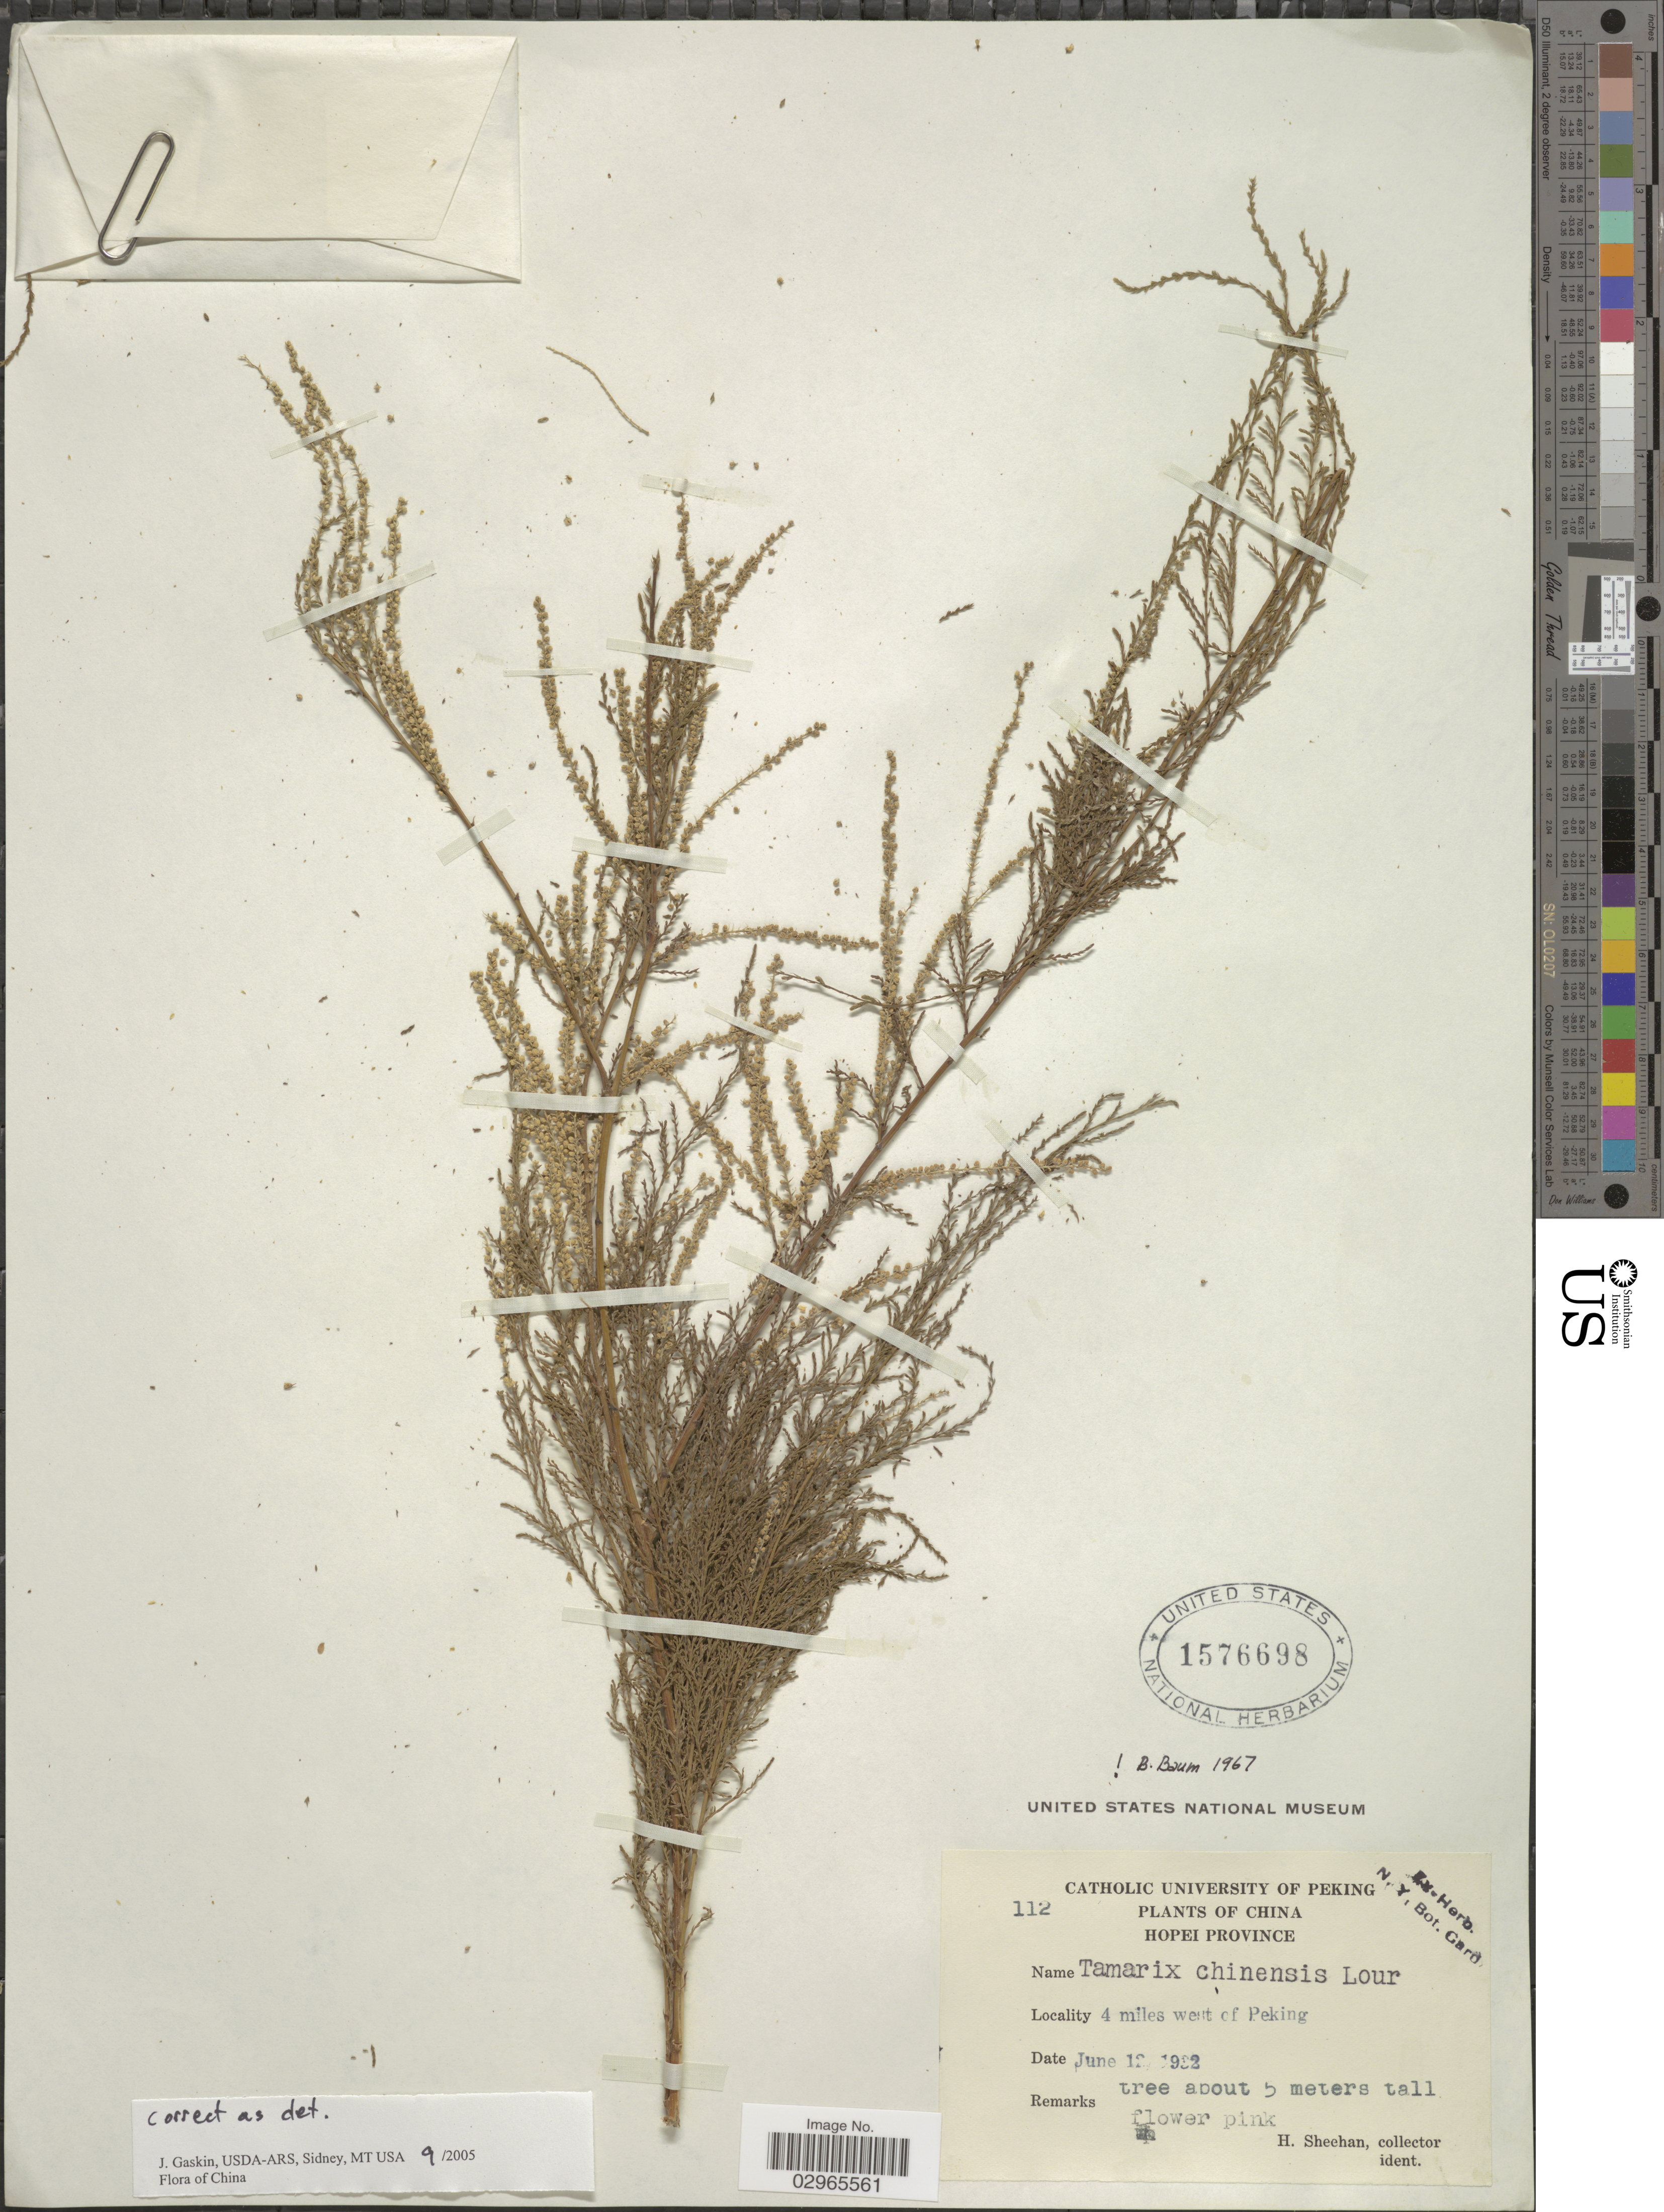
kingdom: Plantae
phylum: Tracheophyta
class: Magnoliopsida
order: Caryophyllales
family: Tamaricaceae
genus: Tamarix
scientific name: Tamarix chinensis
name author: Lour.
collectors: H. Sheehan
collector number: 112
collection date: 1932-06-12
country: China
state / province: Hebei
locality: Hopei Province. 4 miles west of Peking.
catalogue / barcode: US 1576698